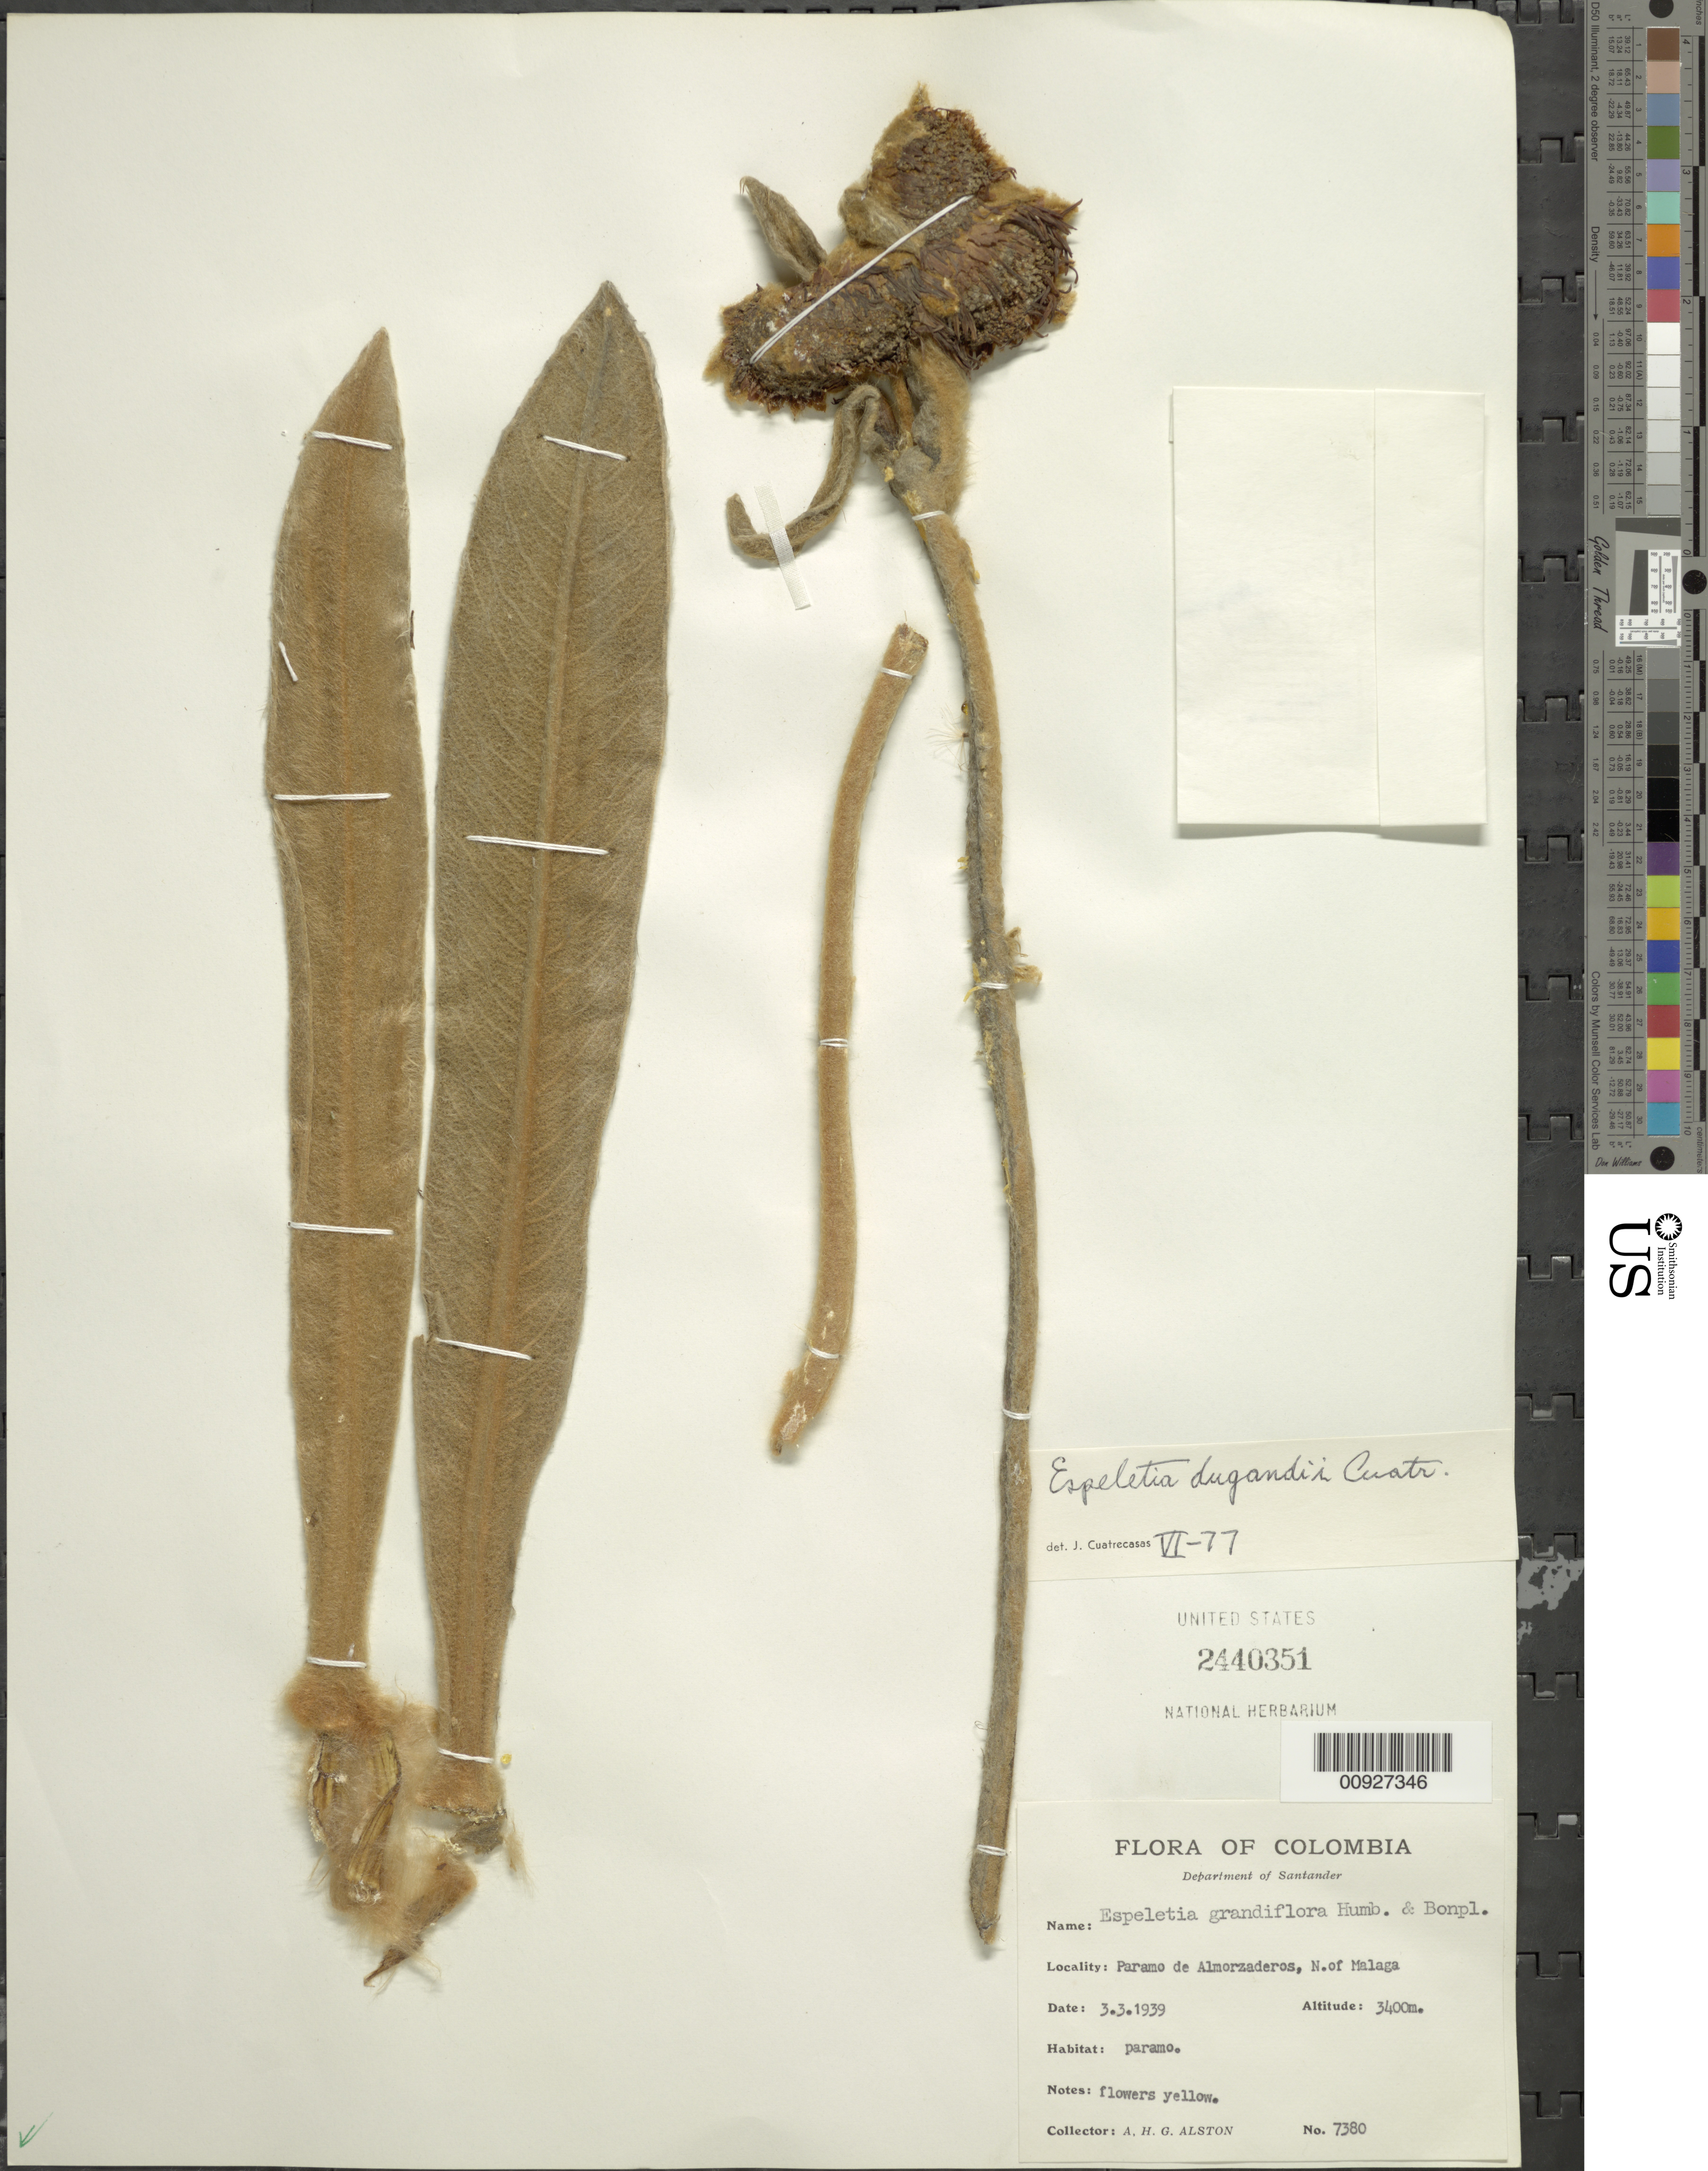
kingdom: Plantae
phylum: Tracheophyta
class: Magnoliopsida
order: Asterales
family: Asteraceae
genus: Espeletia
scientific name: Espeletia dugandii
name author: Cuatrec.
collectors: A. H. Alston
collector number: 7380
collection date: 1939-03-03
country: Colombia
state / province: Santander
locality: P. del Almorzadero. P. del Almorzadero, N. of Malaga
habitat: Páramo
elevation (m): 3400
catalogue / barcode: US 2440351